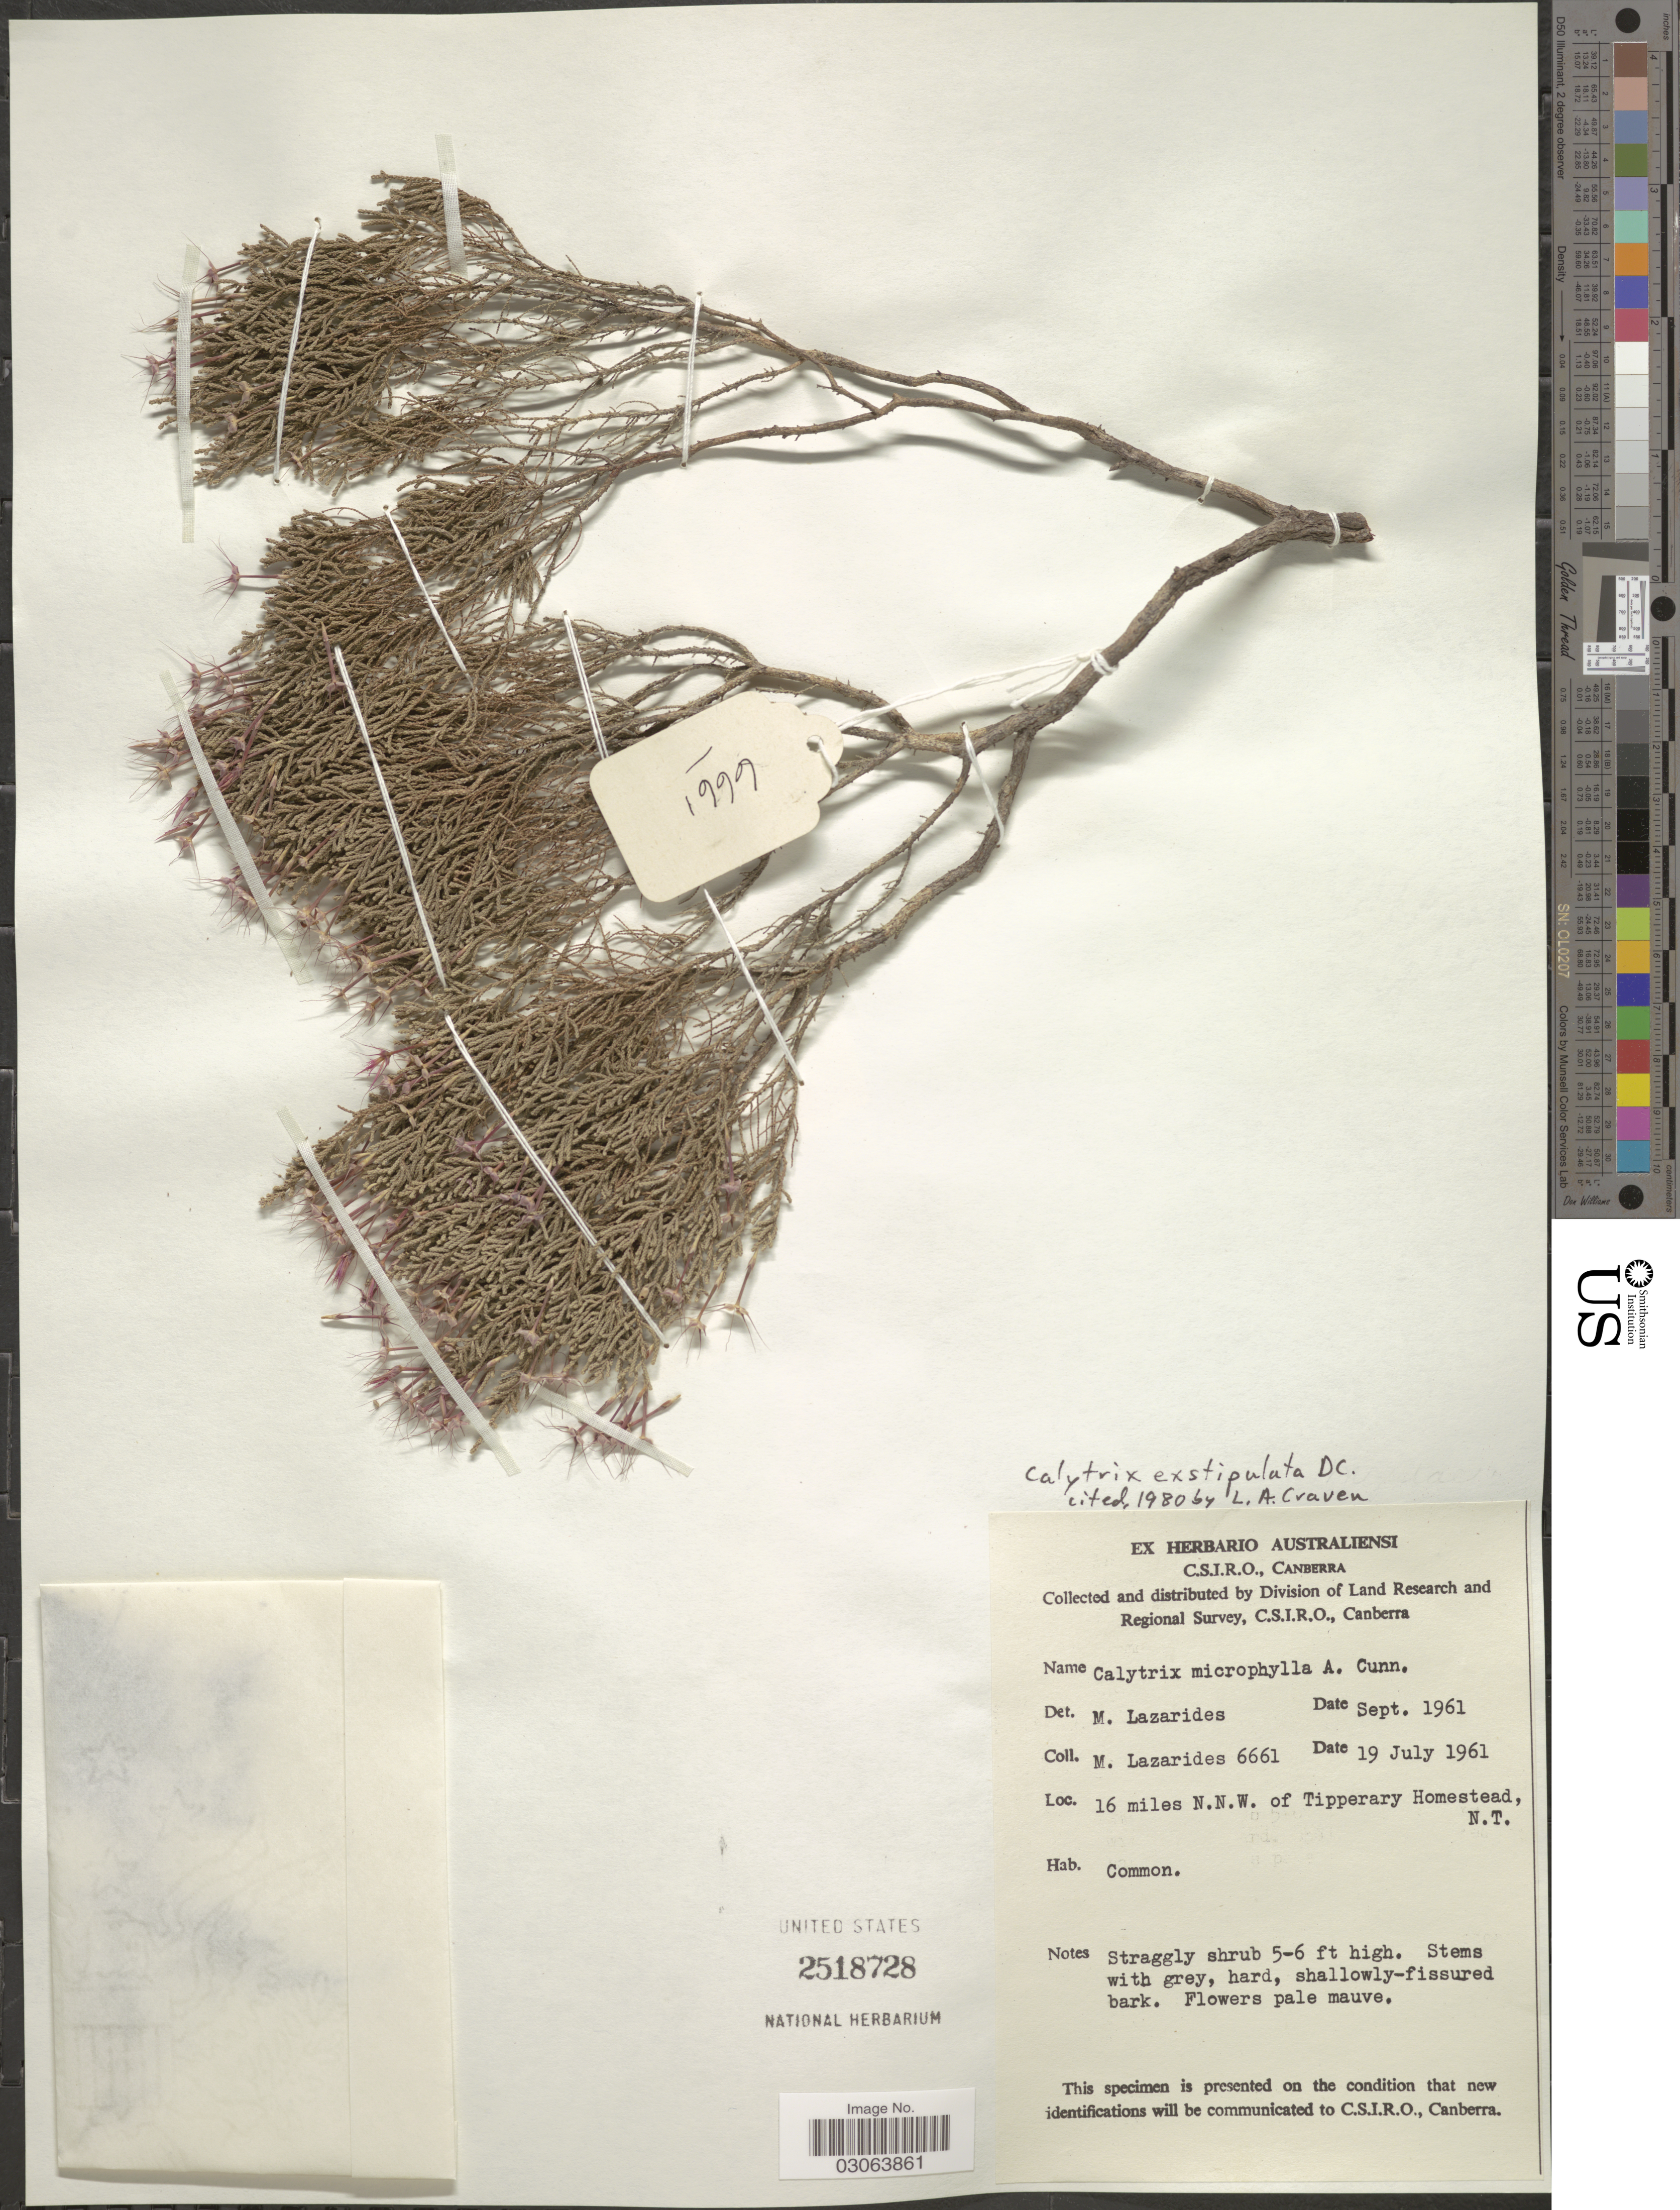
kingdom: Plantae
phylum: Tracheophyta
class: Magnoliopsida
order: Myrtales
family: Myrtaceae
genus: Calytrix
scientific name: Calytrix exstipulata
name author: D.C.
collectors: M. Lazarides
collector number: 6661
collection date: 1961-07-19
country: Australia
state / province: Northern Territory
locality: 16 miles N.N.W. of Tipperary Homestead.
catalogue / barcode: US 2518728